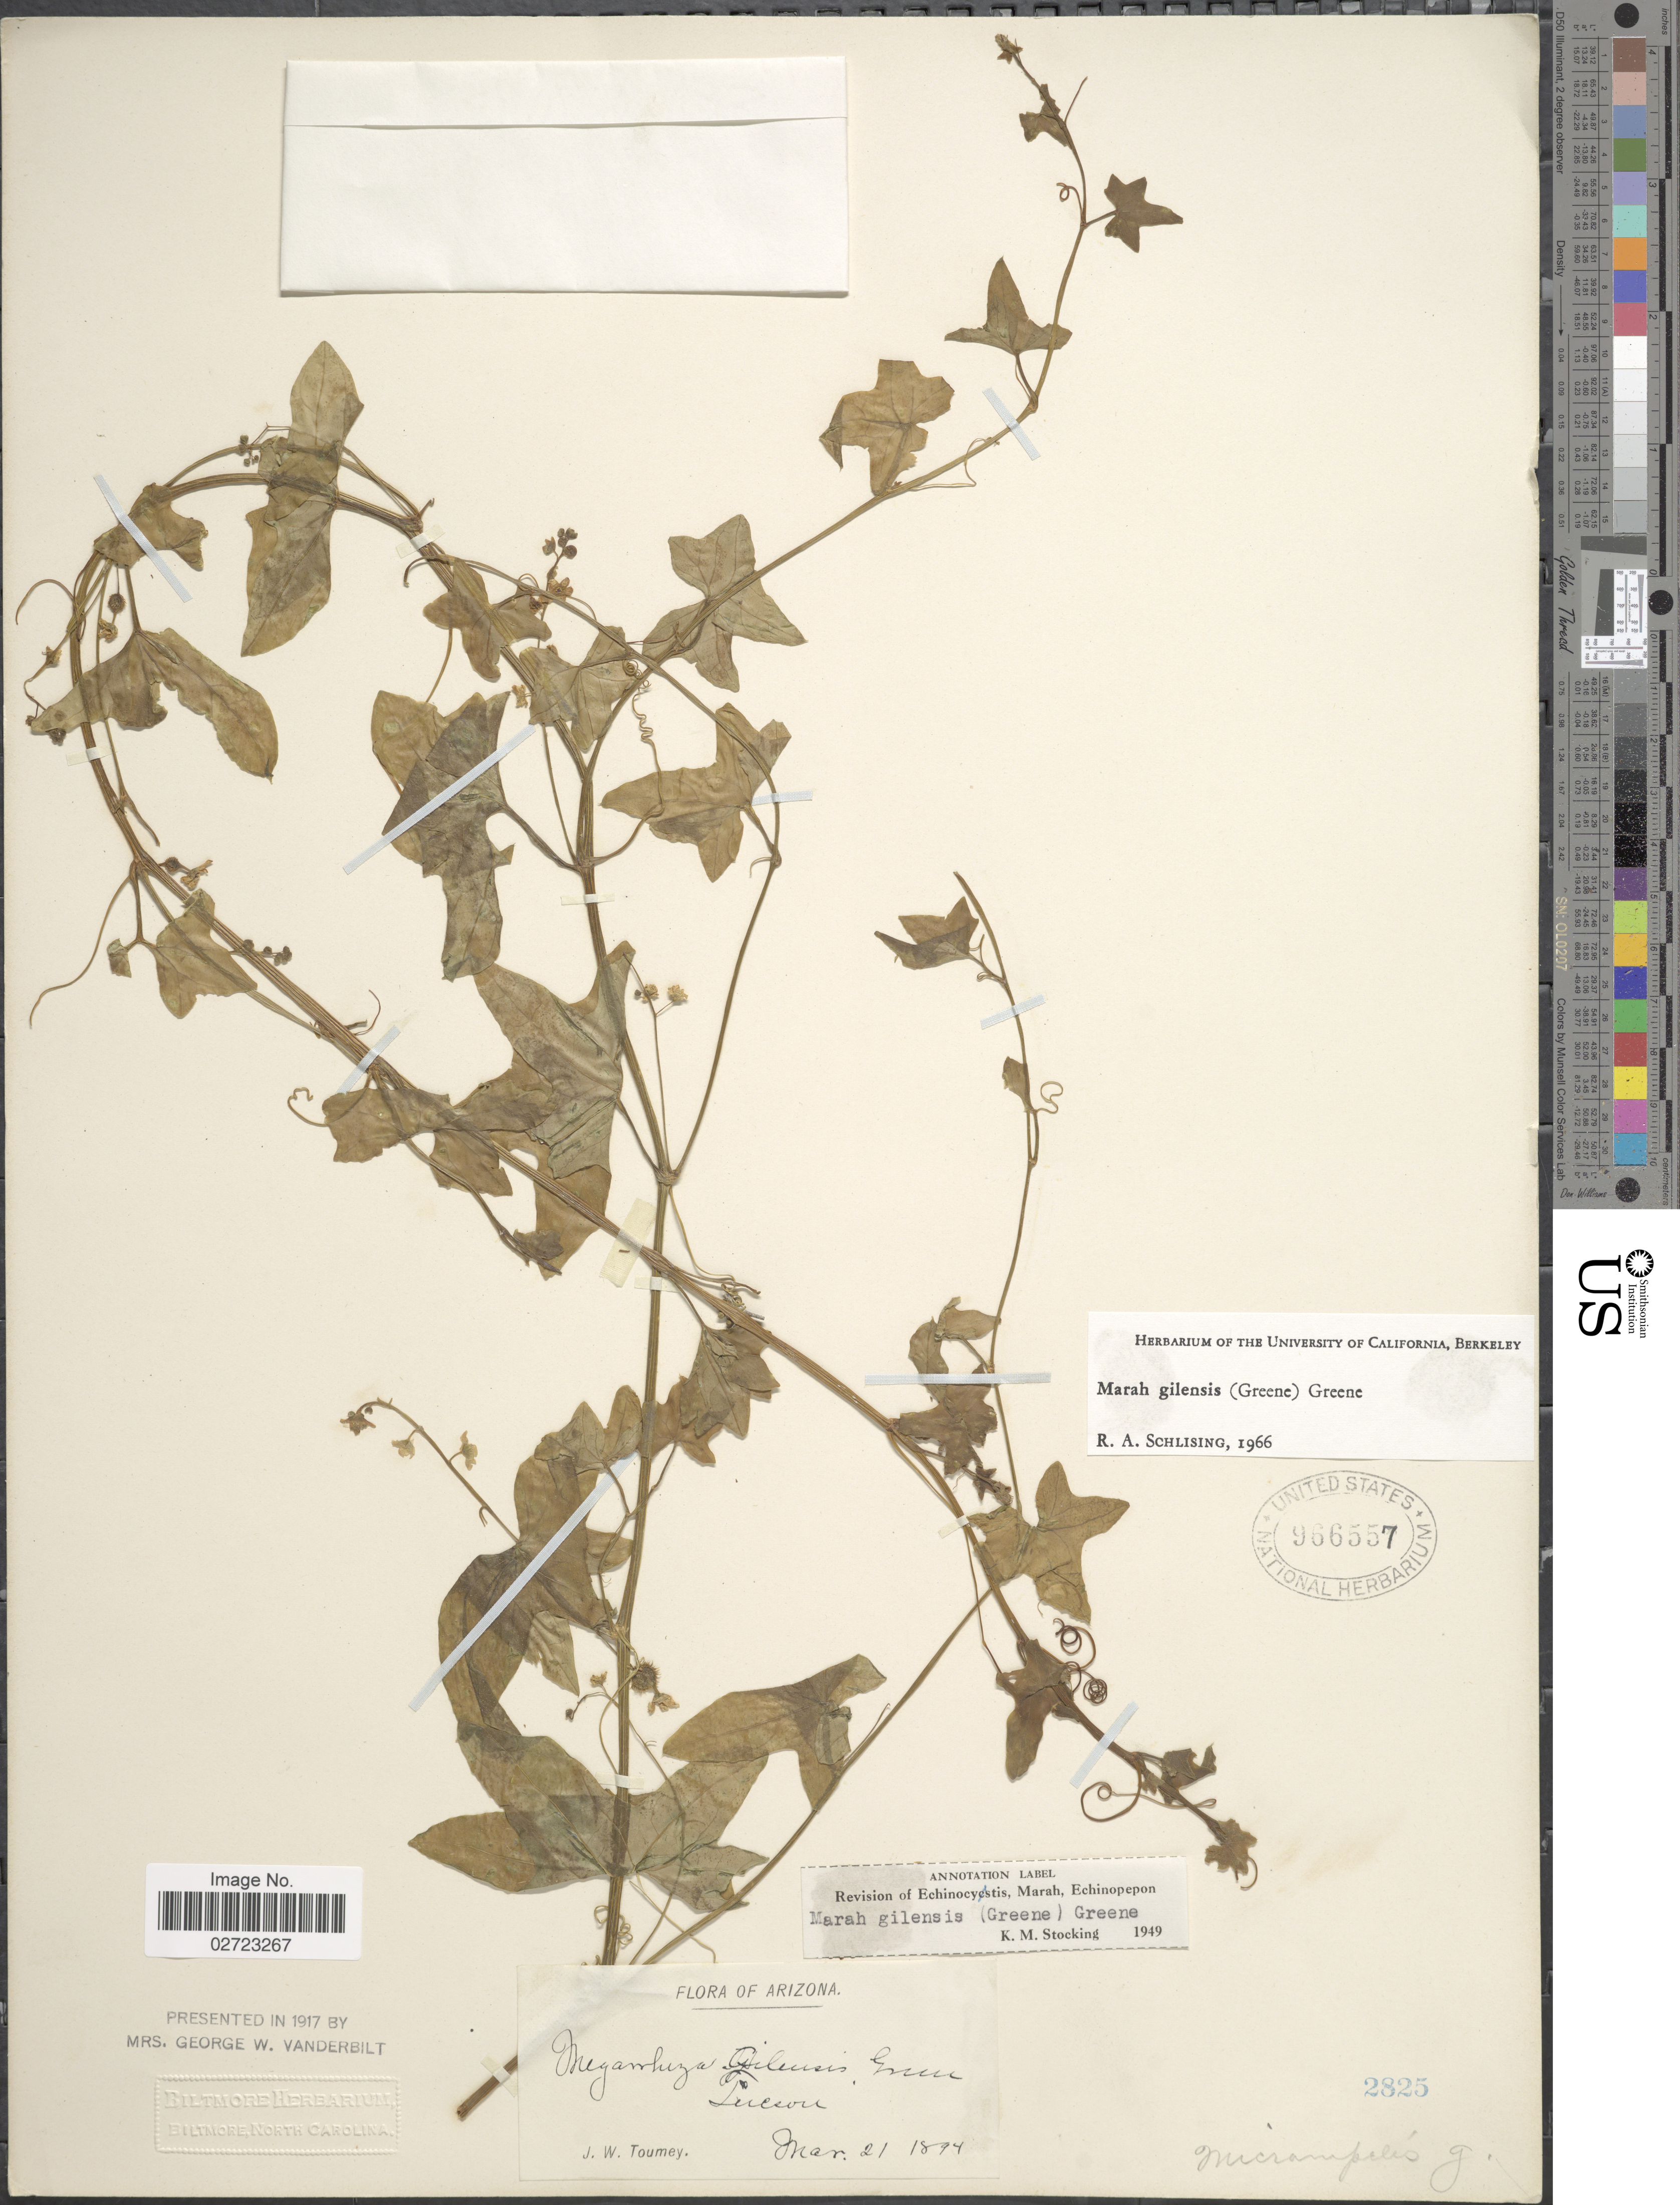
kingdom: Plantae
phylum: Tracheophyta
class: Magnoliopsida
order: Cucurbitales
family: Cucurbitaceae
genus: Marah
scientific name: Marah gilensis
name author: (Greene) Greene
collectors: J. W. Toumey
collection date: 1894-03-21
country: United States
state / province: Arizona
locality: Tucson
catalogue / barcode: US 966557